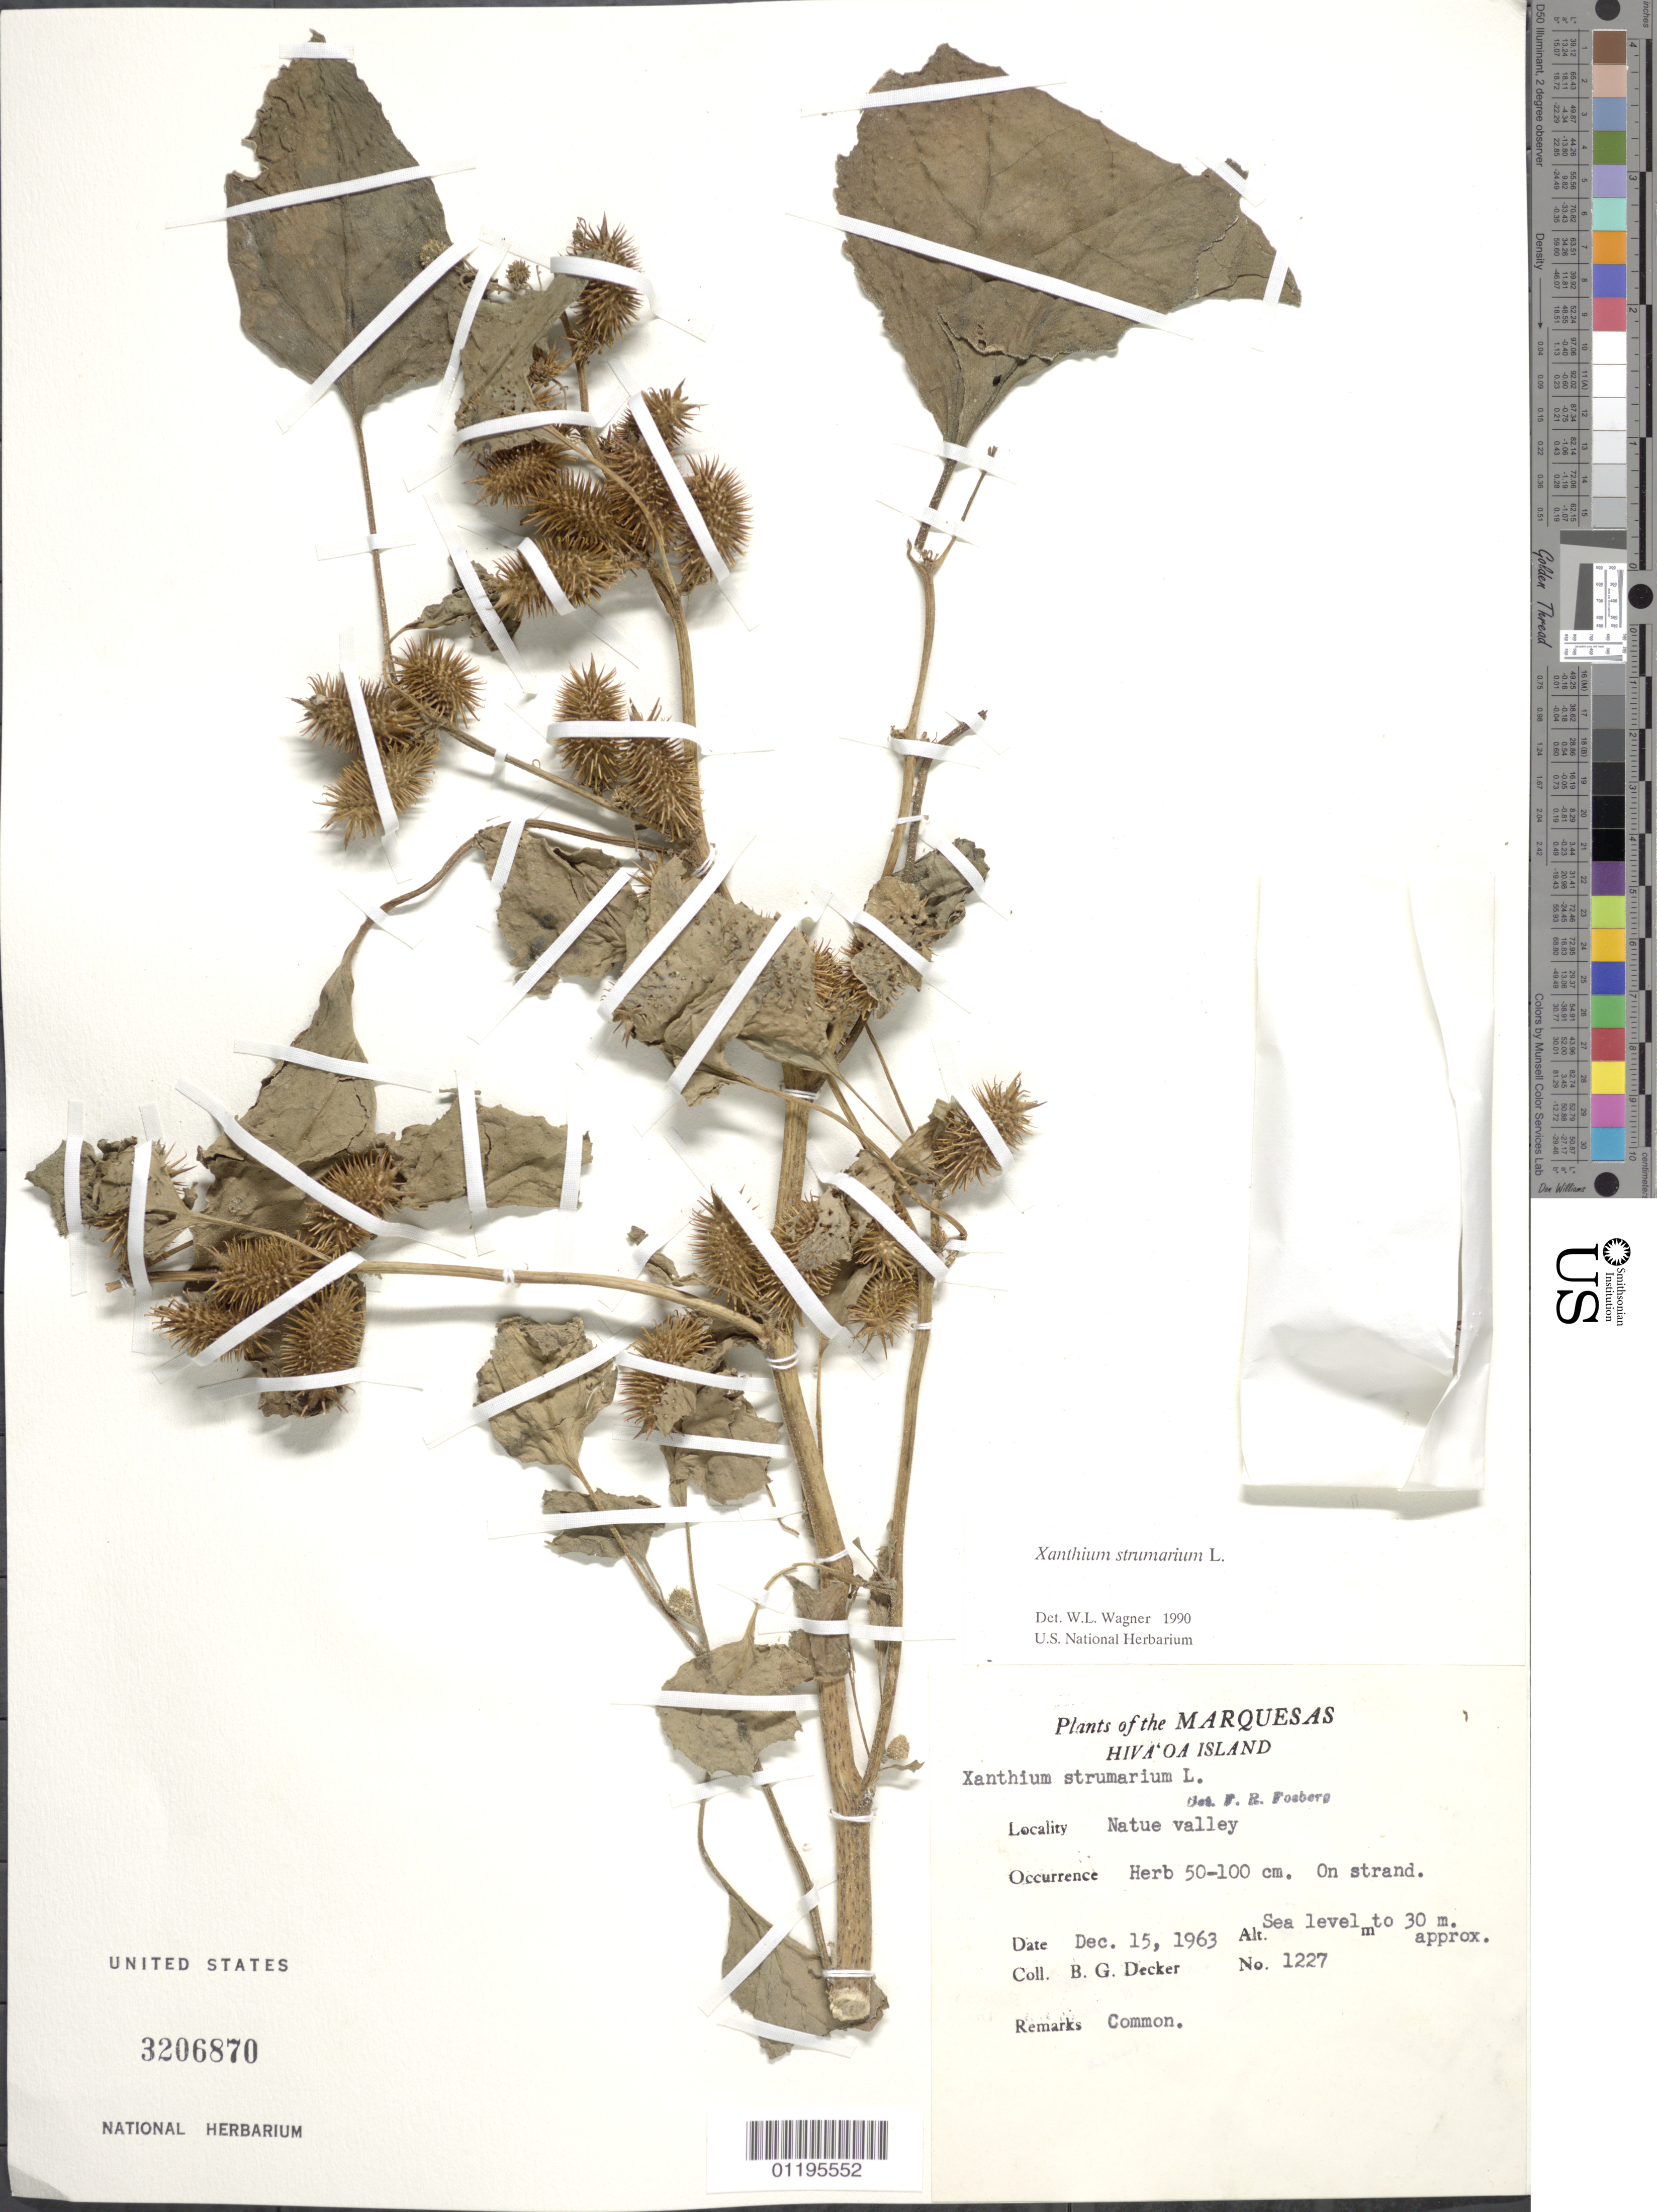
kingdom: Plantae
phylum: Tracheophyta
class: Magnoliopsida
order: Asterales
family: Asteraceae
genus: Xanthium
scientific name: Xanthium strumarium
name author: L.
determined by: Lorence, David H., (PTBG), National Tropical Botanical Garden (UNITED STATES)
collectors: B. G. Decker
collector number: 1227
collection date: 1963-12-15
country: French Polynesia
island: Hiva Oa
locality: Natue Valley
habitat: On strand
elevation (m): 0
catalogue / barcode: US 3206870